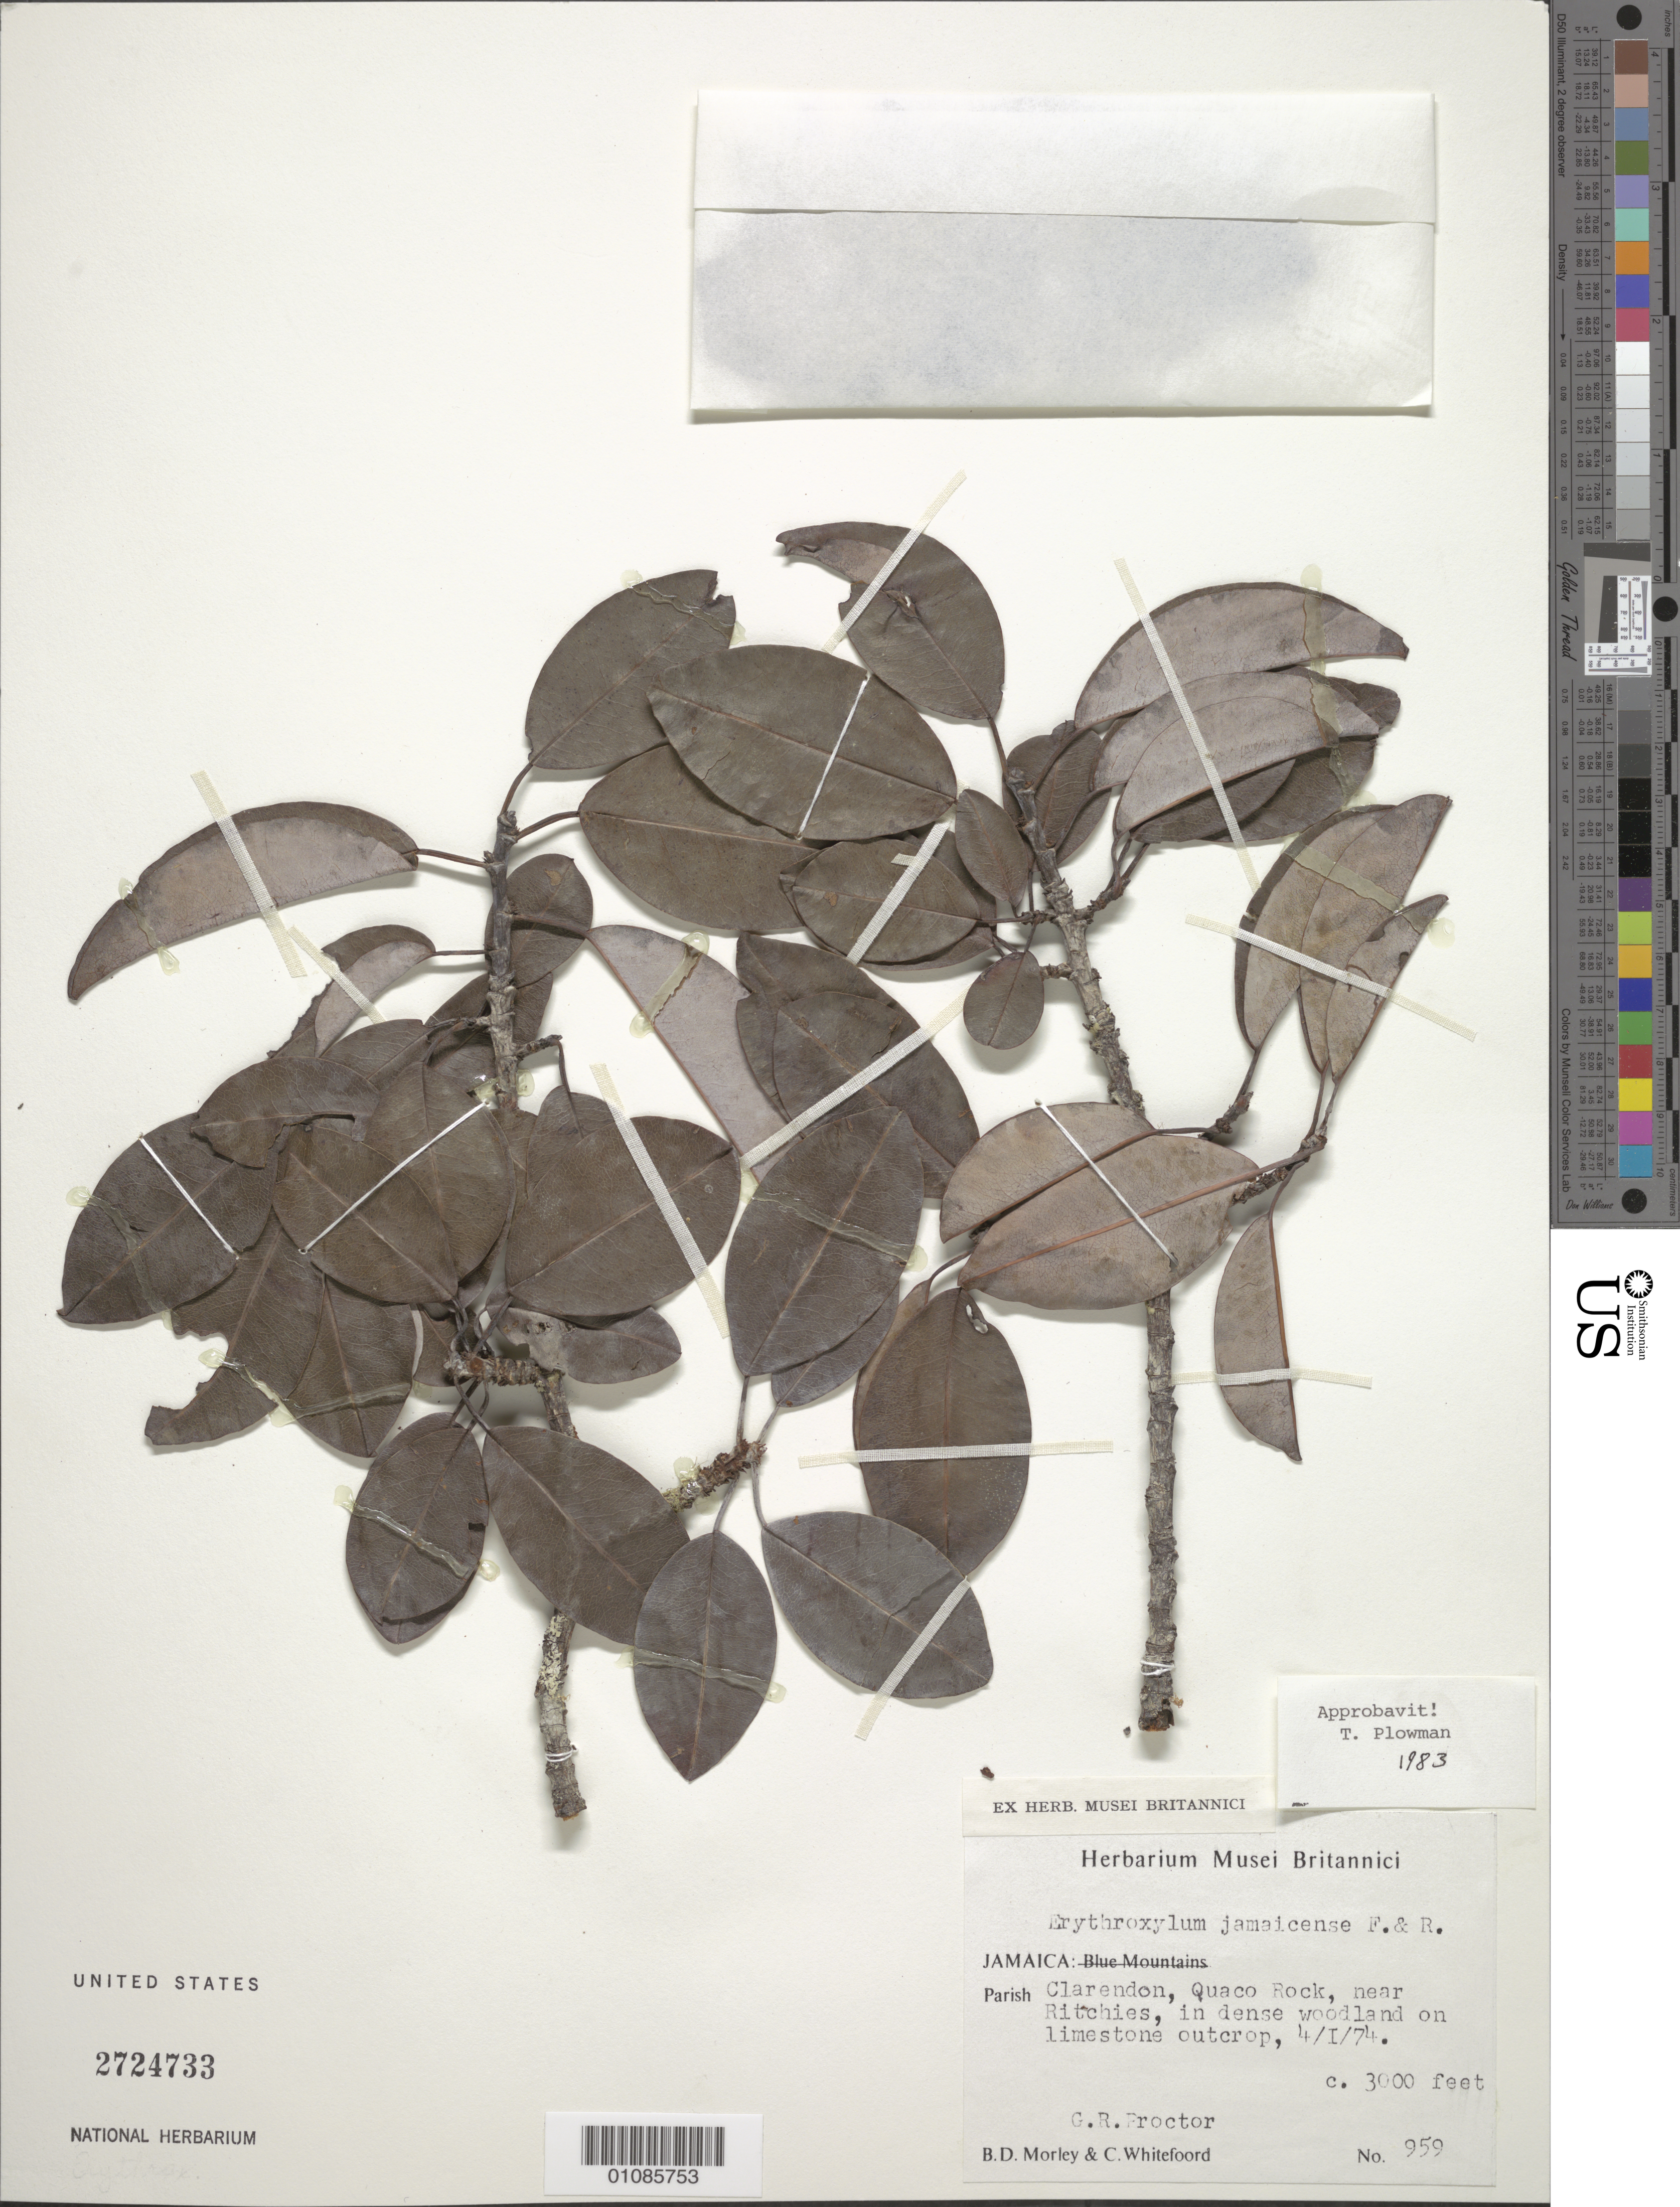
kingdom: Plantae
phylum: Tracheophyta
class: Magnoliopsida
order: Malpighiales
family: Erythroxylaceae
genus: Erythroxylum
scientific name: Erythroxylum jamaicense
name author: Fawc. & Rendle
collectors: G. R. Proctor, B. D. Morley & C. Whitefoord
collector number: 959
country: Jamaica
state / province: Clarendon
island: Jamaica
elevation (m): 914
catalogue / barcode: US 2724733